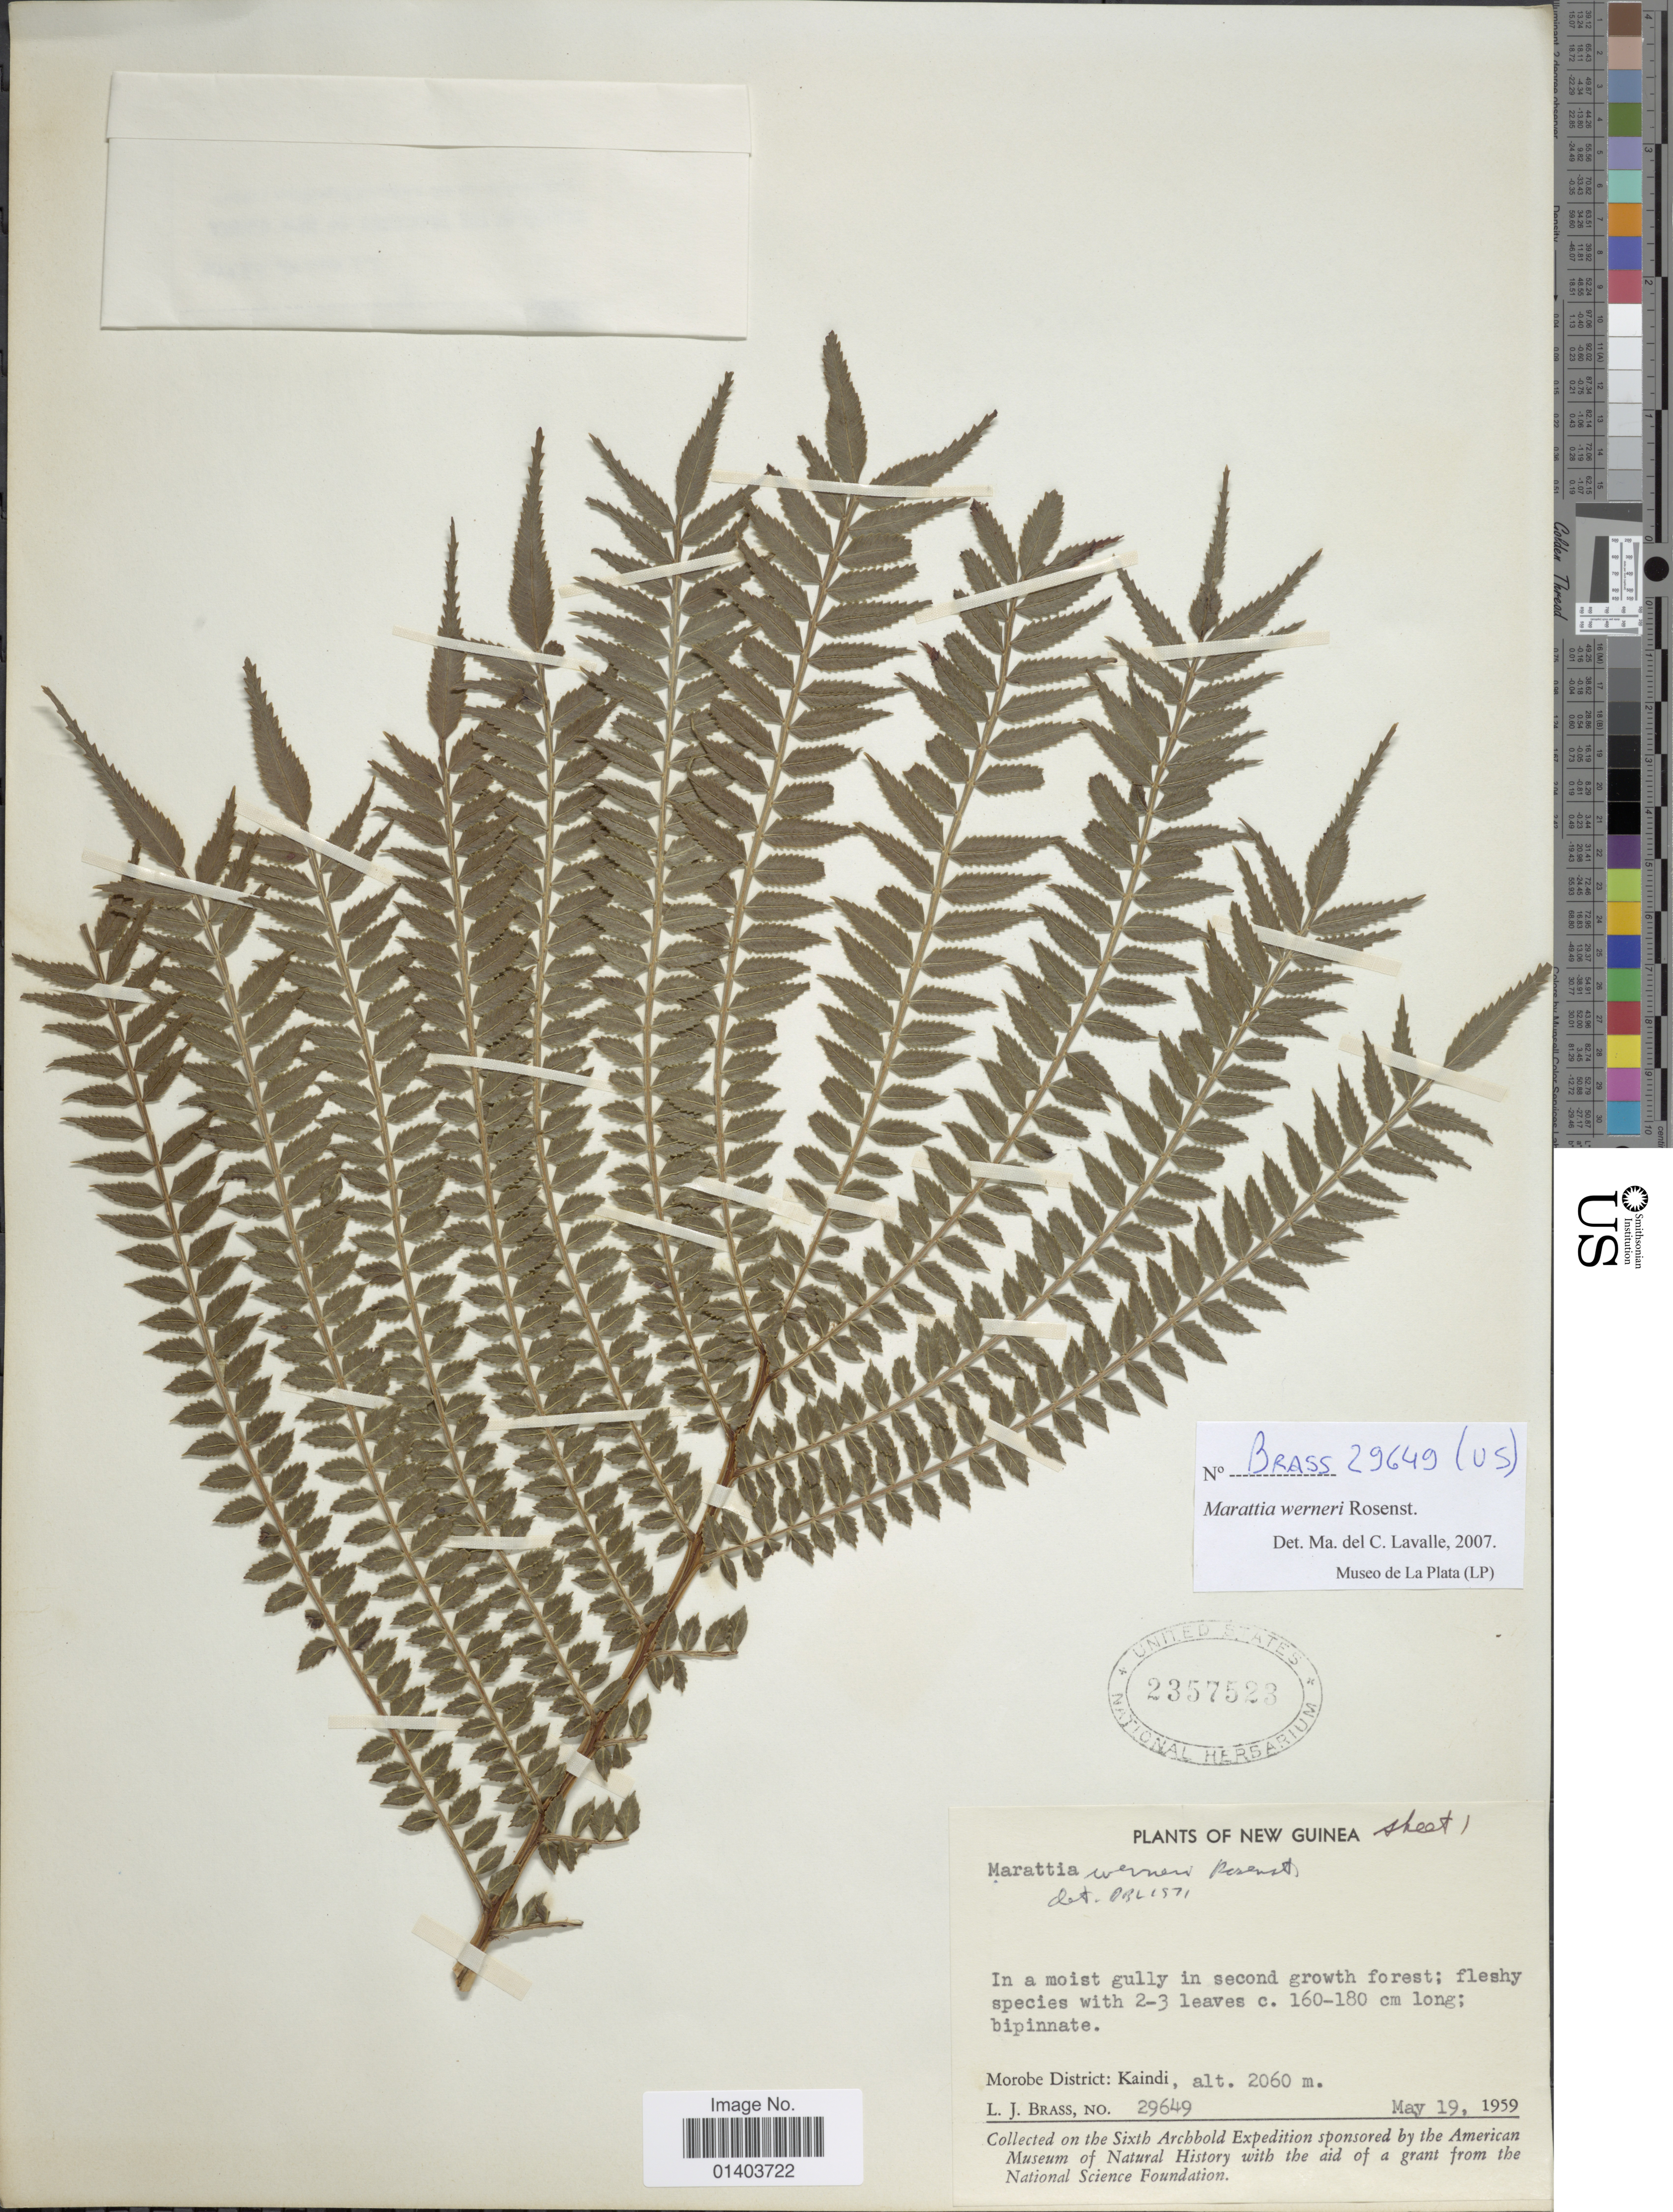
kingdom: Plantae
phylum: Tracheophyta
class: Polypodiopsida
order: Marattiales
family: Marattiaceae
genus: Ptisana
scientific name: Ptisana melanesica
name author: (Kuhn) Murdock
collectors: L. J. Brass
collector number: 29649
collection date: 1959-05-19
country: Papua New Guinea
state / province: Morobe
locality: New Guinea, Morobe District: Kaindi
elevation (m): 2060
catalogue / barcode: US 2357523